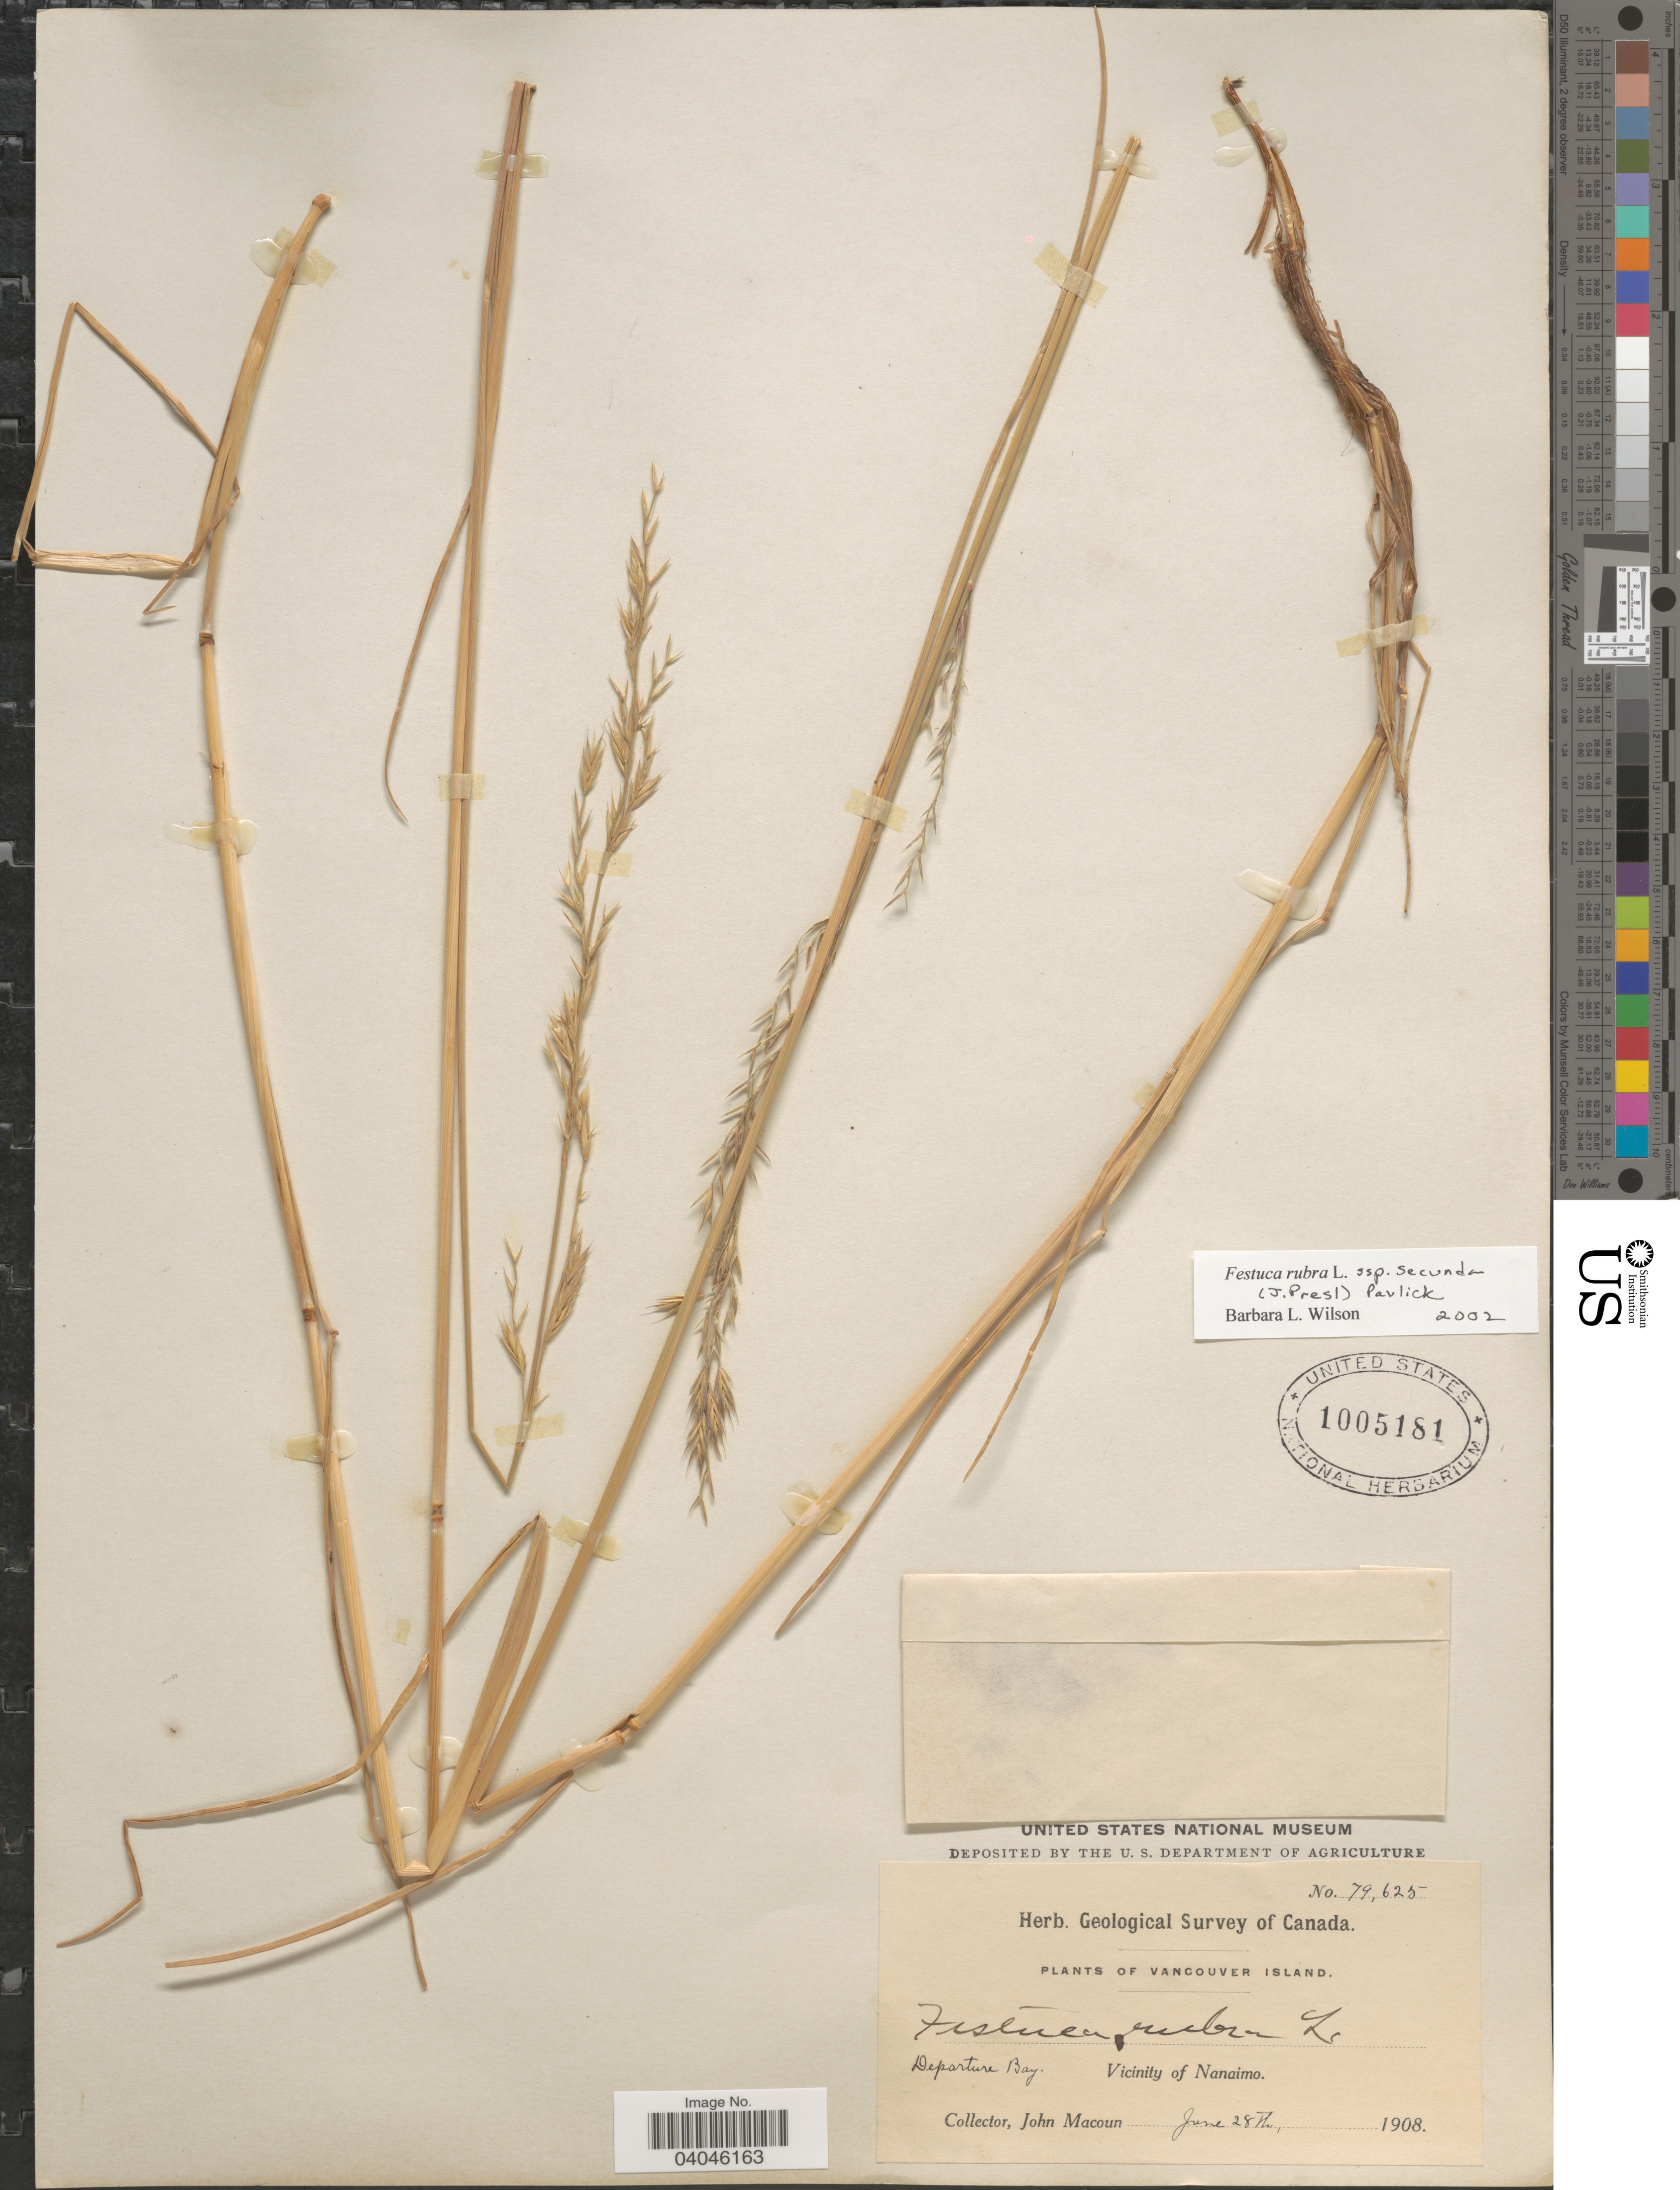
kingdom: Plantae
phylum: Tracheophyta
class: Liliopsida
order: Poales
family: Poaceae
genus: Festuca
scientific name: Festuca rubra subsp. secunda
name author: (J. Presl) Pavlick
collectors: J. Macoun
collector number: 79625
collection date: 1908-06-28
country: Canada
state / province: British Columbia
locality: Vancouver Island. Departure Bay. Vicinity of Nanaimo.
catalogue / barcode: US 1005181